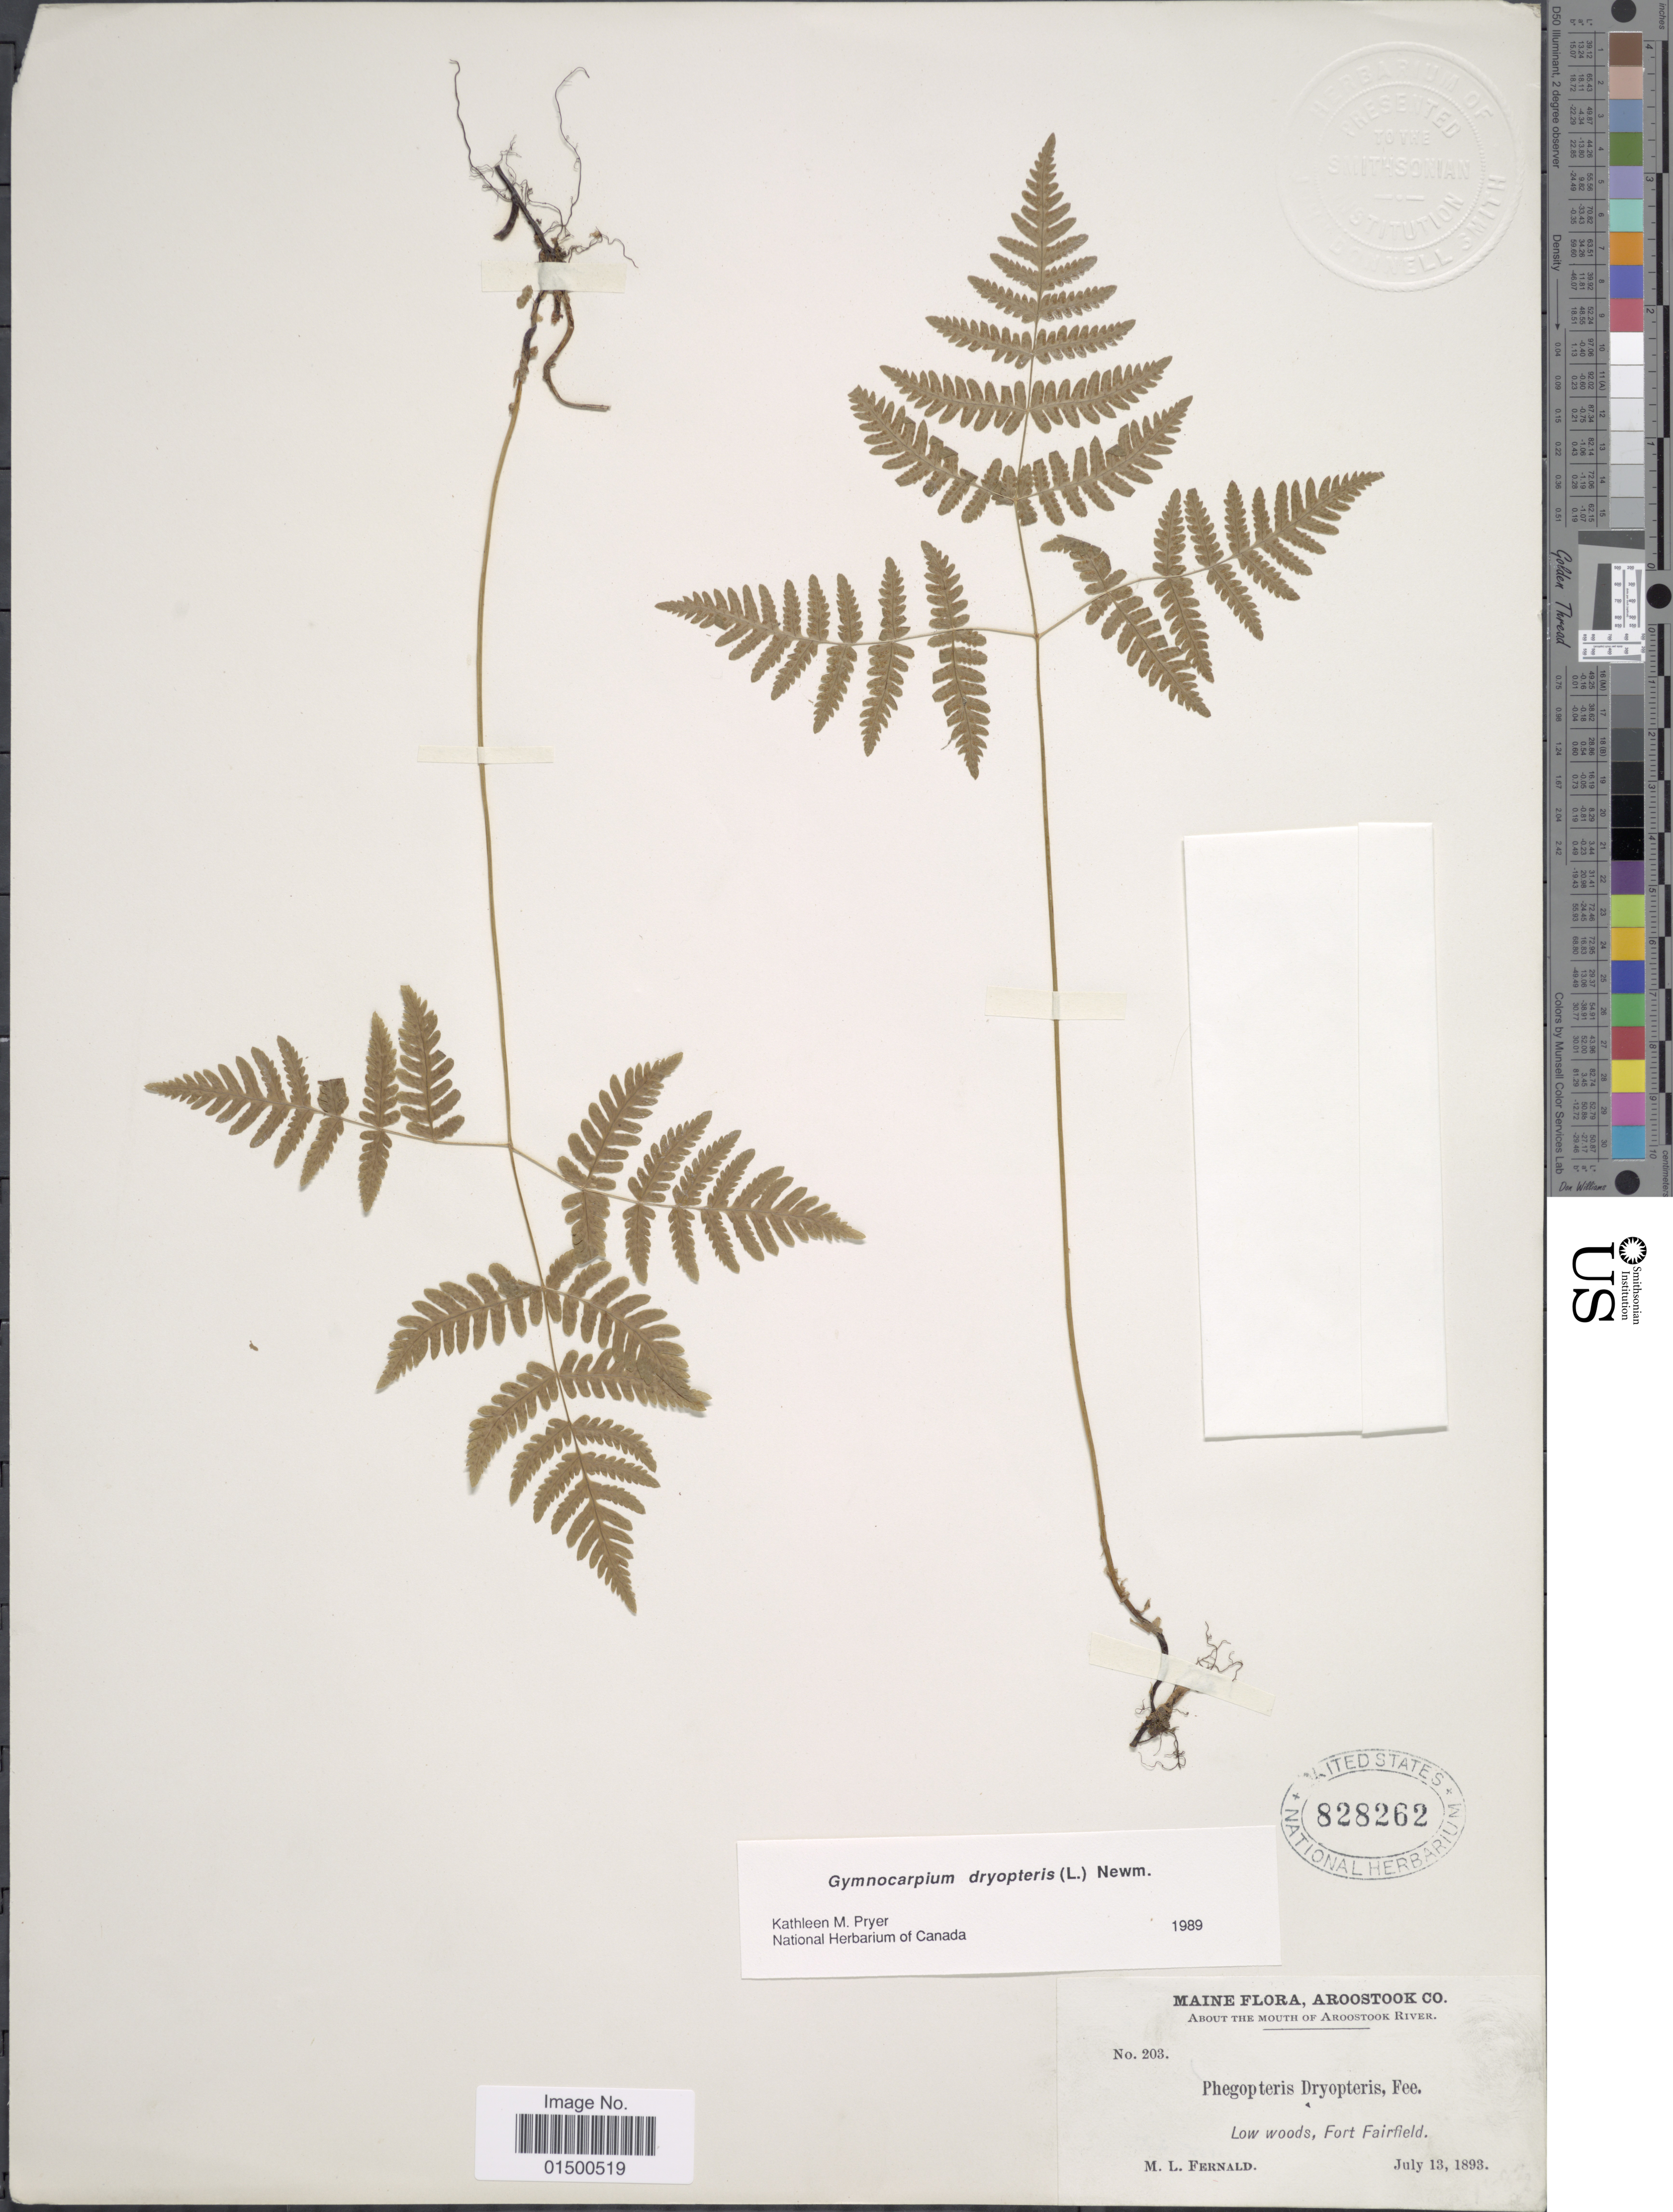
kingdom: Plantae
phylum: Tracheophyta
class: Polypodiopsida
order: Polypodiales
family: Cystopteridaceae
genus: Gymnocarpium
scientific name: Gymnocarpium dryopteris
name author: (L.) Newman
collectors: M. L. Fernald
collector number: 203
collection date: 1893-07-13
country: United States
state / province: Maine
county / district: Aroostook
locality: about the mouth of Aroostook River, Low woods, Fort Fairfield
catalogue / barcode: US 828262